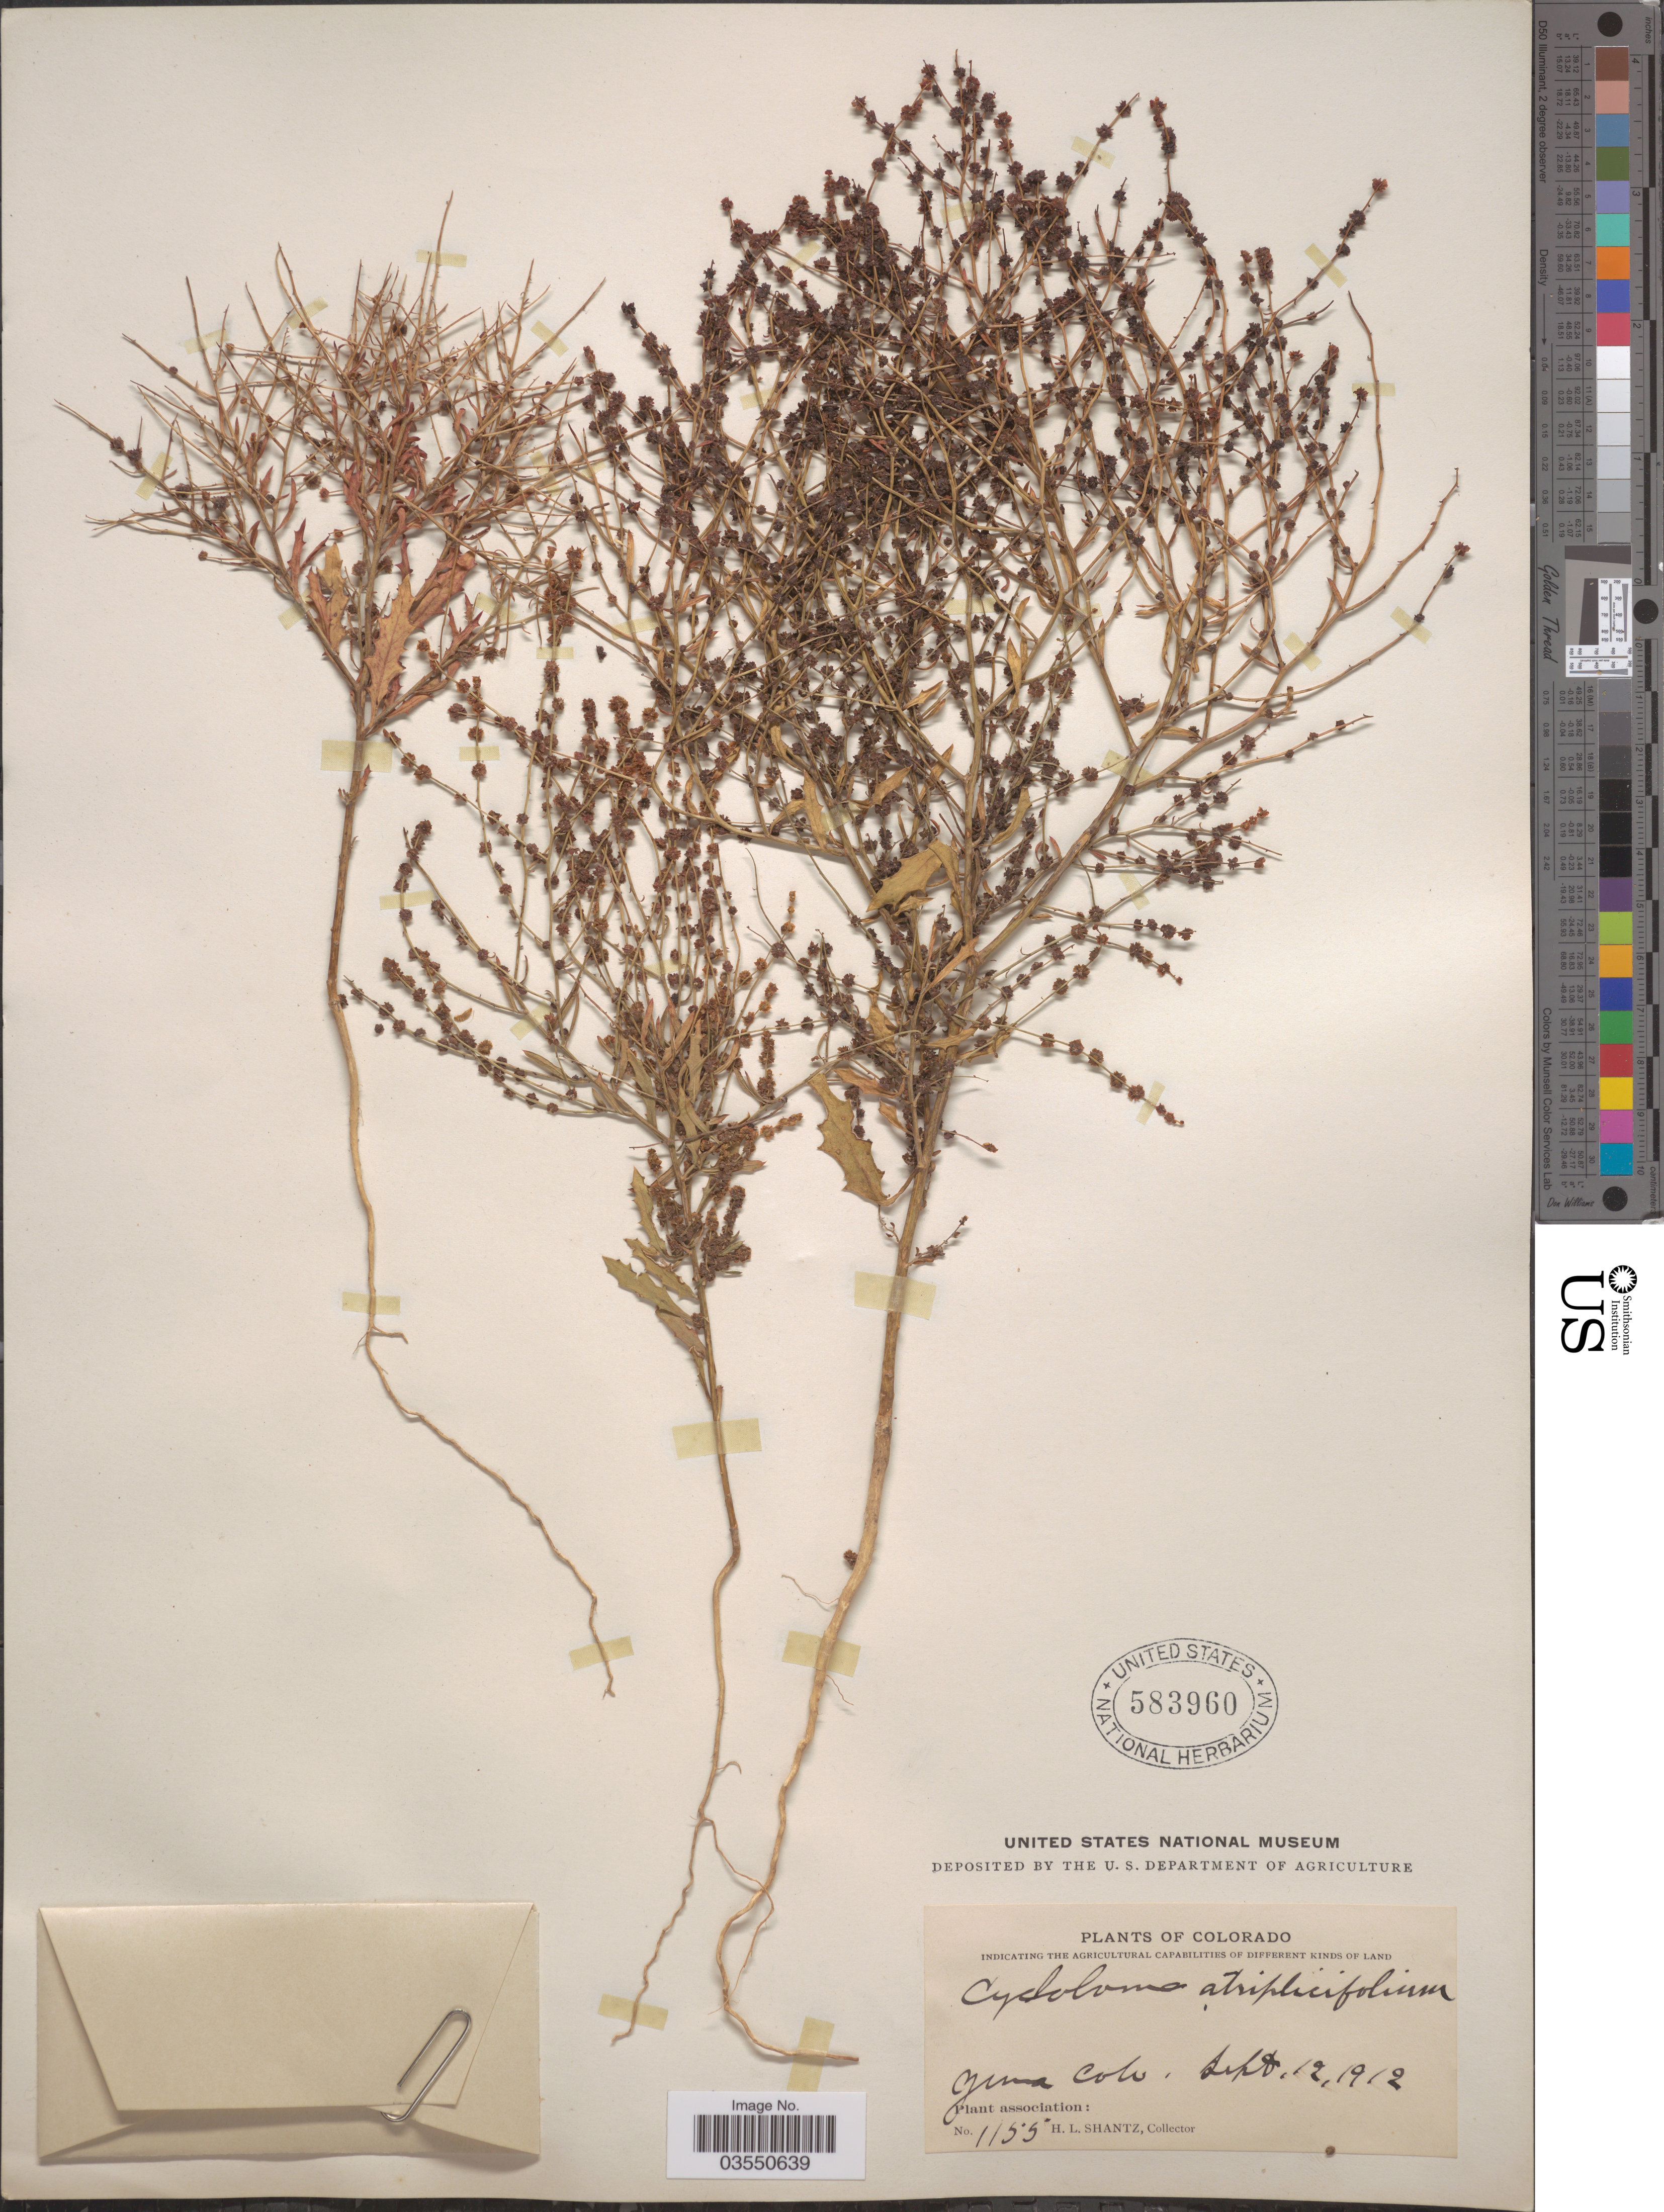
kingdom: Plantae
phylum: Tracheophyta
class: Magnoliopsida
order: Caryophyllales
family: Amaranthaceae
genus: Dysphania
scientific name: Dysphania atriplicifolia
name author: (Spreng.) G. Kadereit et al.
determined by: U.S. National Herbarium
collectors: H. Shantz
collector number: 1155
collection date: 1912-09-12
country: United States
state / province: Colorado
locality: Yuma.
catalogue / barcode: US 583960